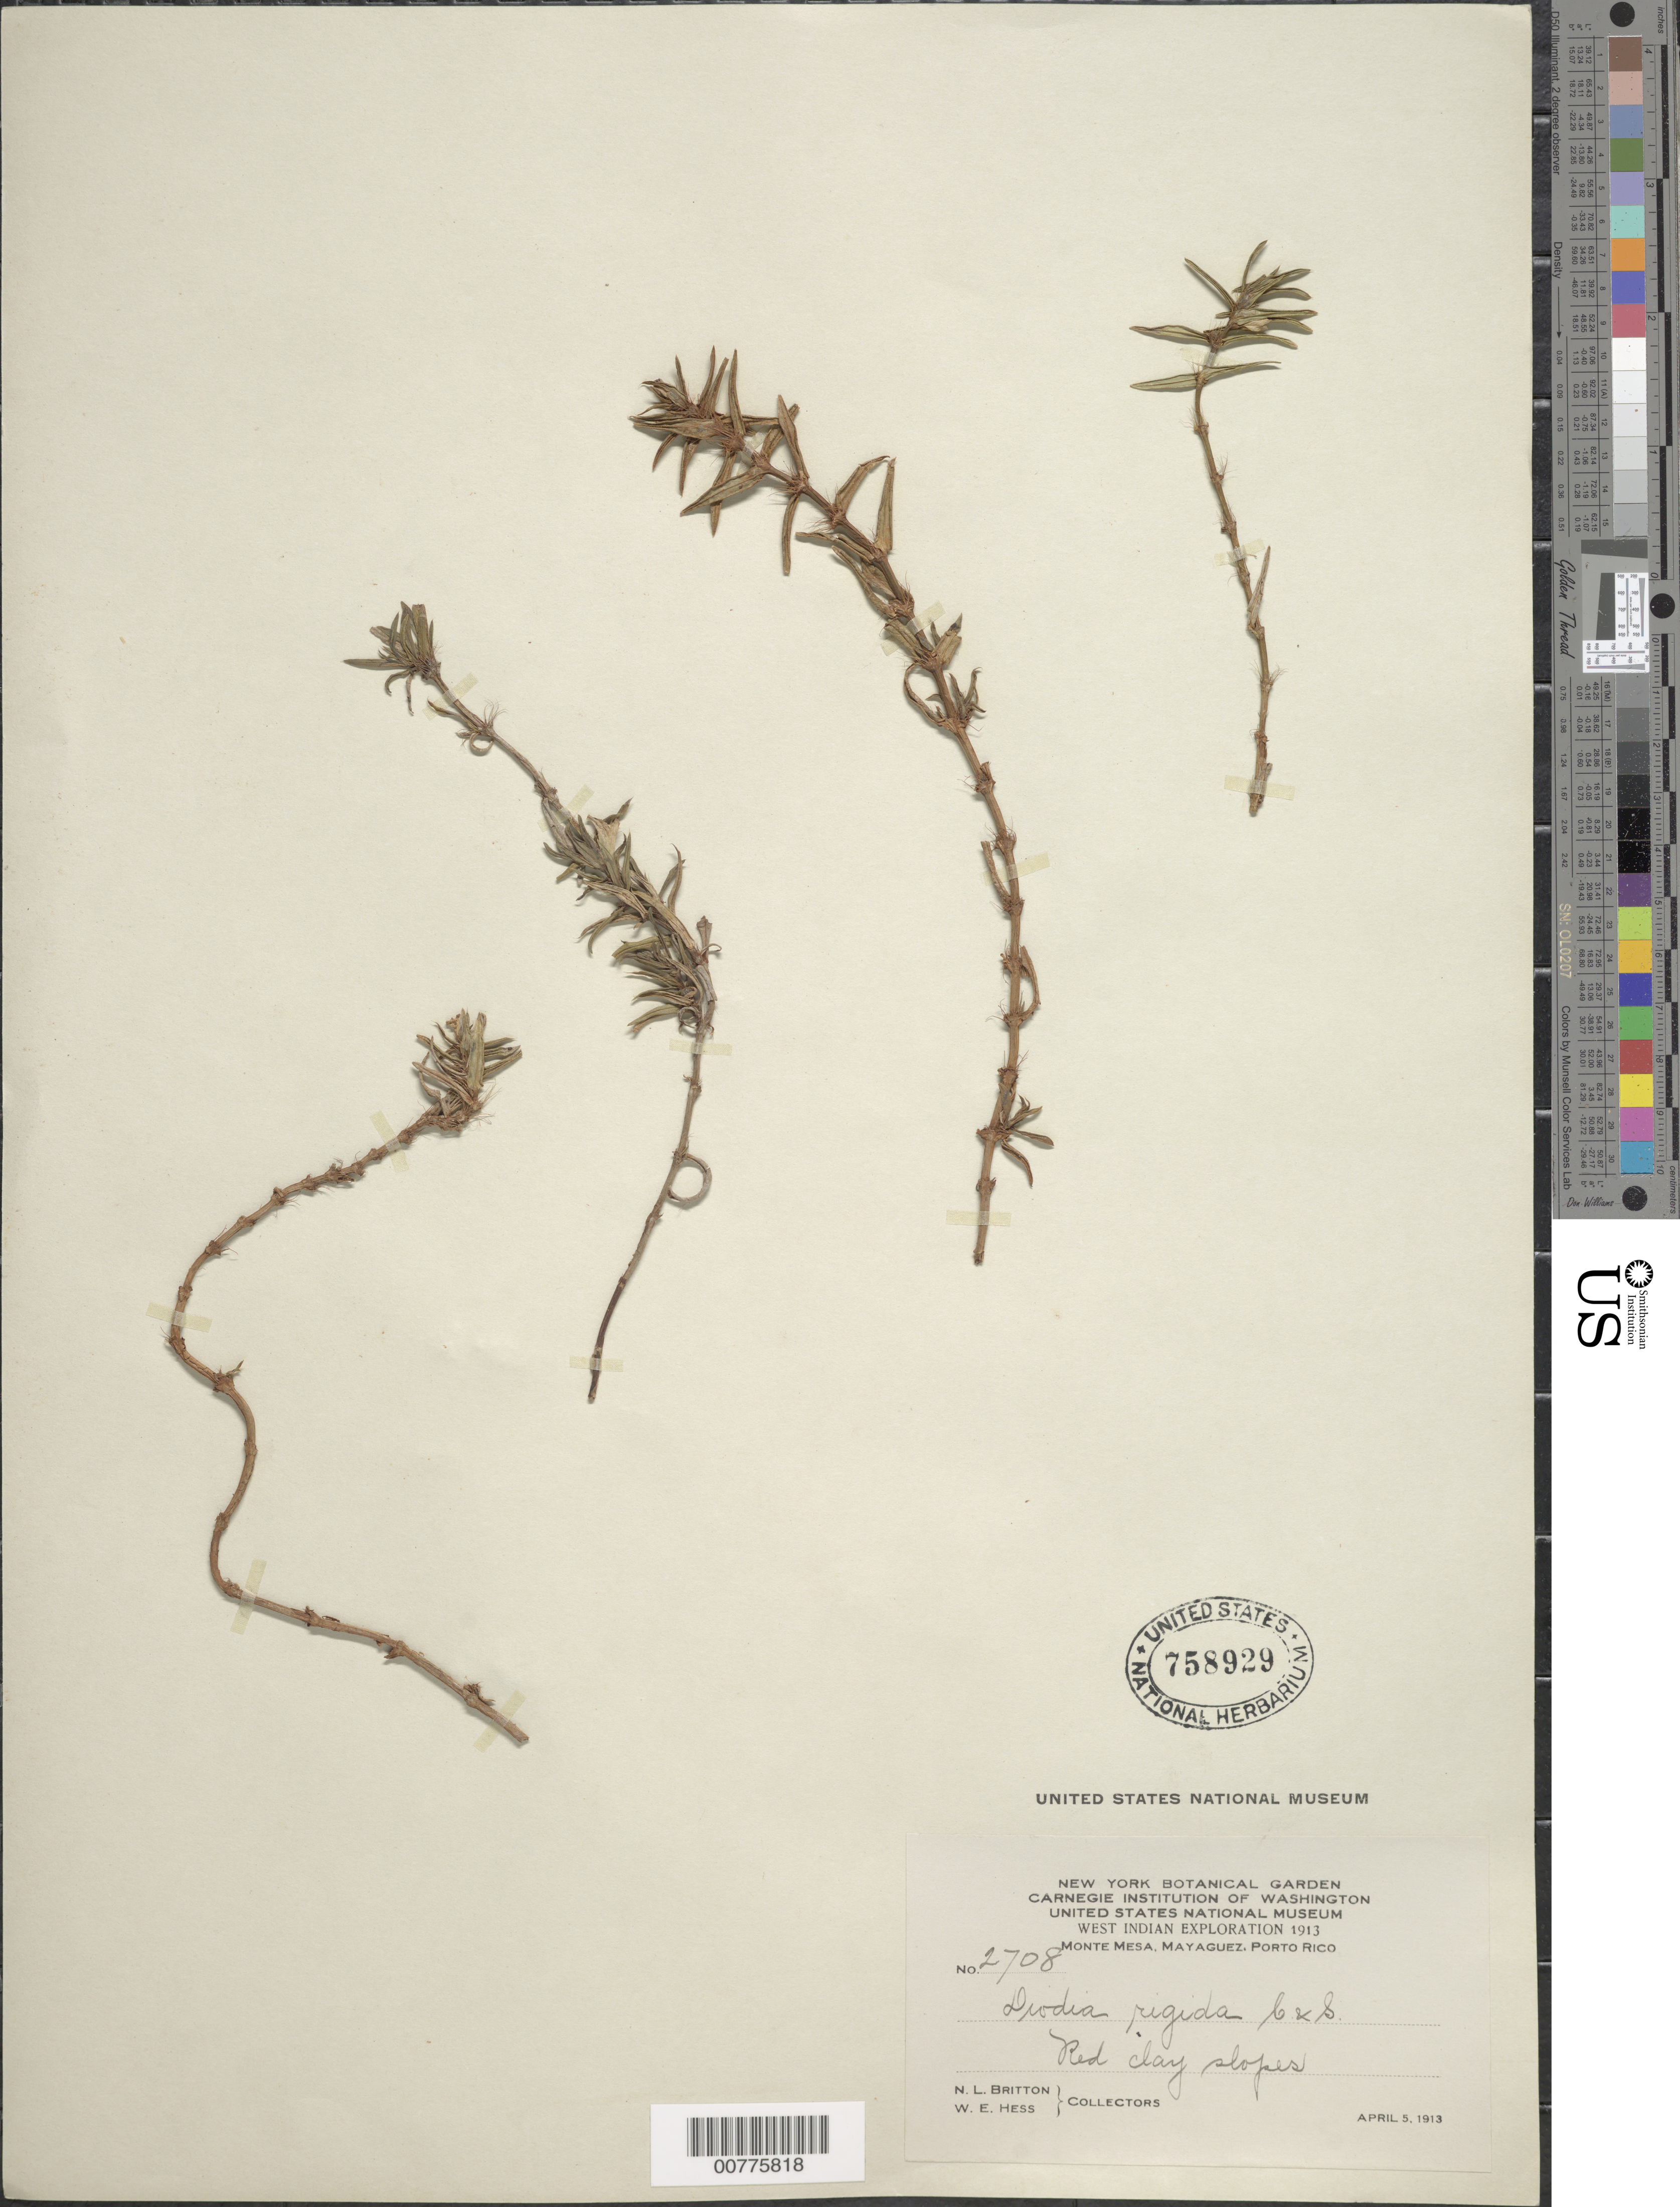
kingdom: Plantae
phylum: Tracheophyta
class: Magnoliopsida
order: Gentianales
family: Rubiaceae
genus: Diodella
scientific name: Diodella apiculata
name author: (Willd. ex Roem. & Schult.) Bacigalupo & E.L. Cabral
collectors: N. Britton & W. Hess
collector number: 2708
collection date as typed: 05 Apr 1913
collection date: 1913-04-05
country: Puerto Rico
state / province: Mayagüez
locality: Monte Mesa, Mayagüez, red clay slopes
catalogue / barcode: US 758929